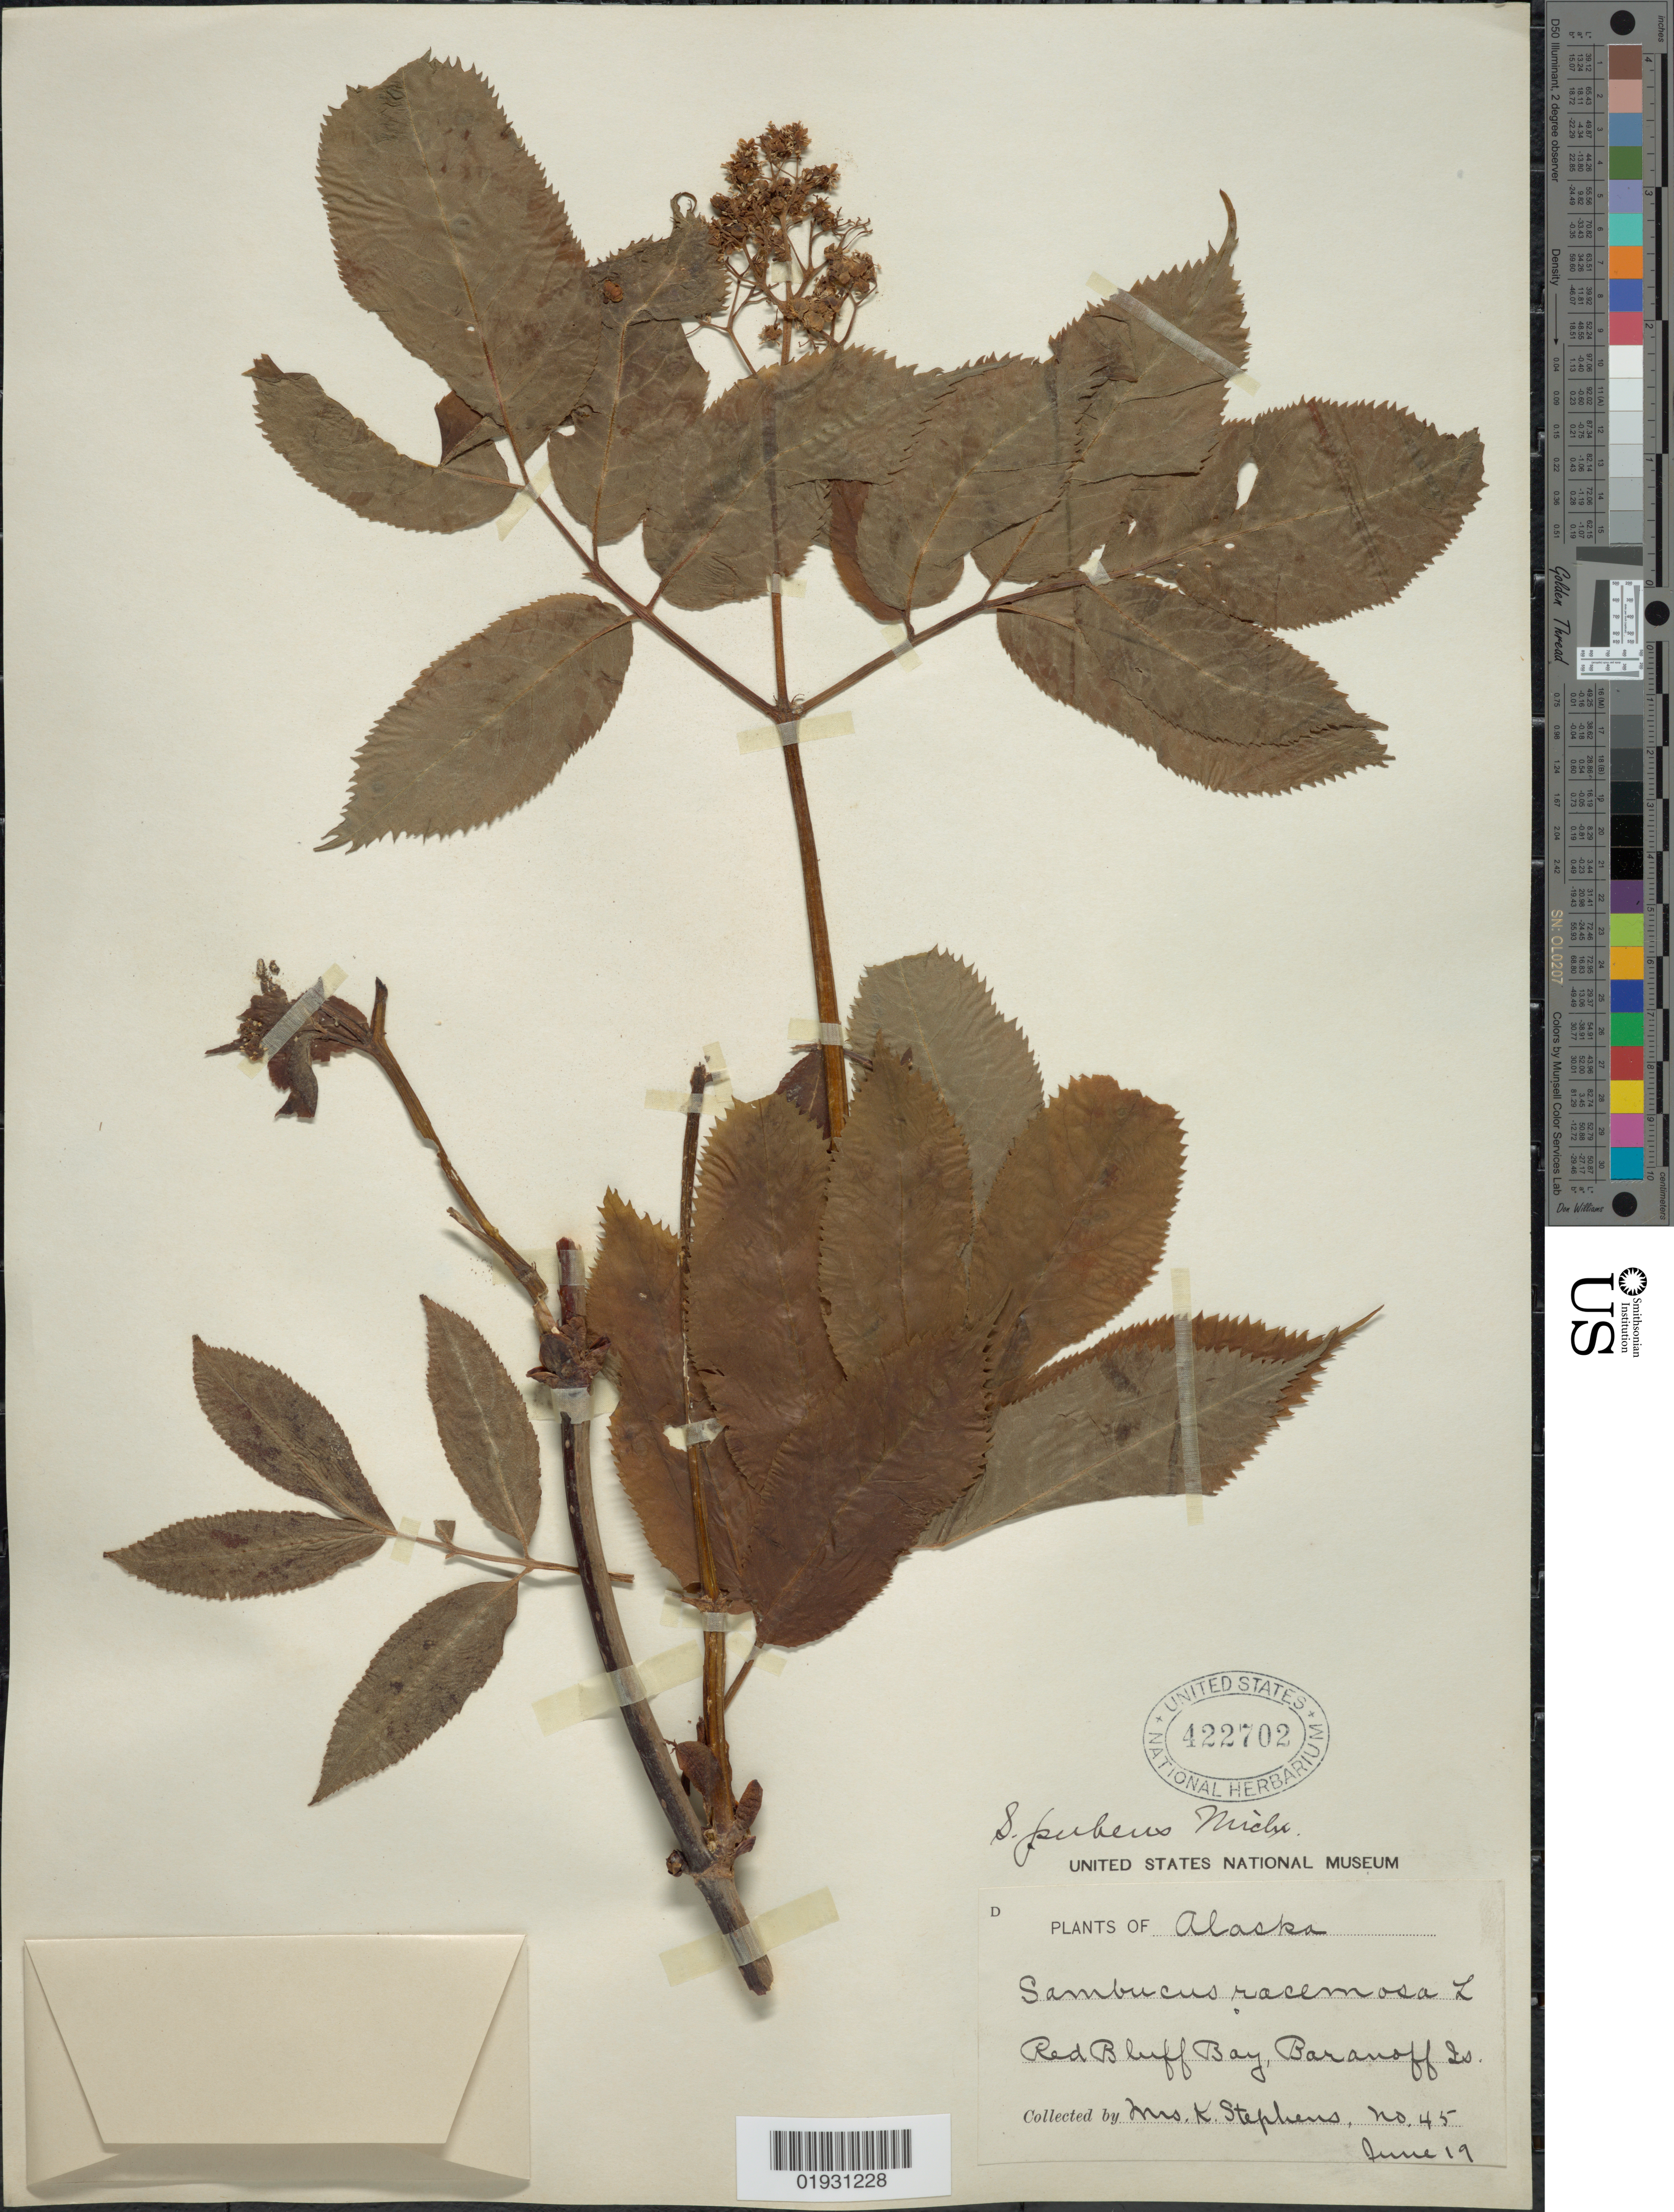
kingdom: Plantae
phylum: Tracheophyta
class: Magnoliopsida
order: Dipsacales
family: Viburnaceae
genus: Sambucus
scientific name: Sambucus pubens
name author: Michx.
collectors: K. Stephens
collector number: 45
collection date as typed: Transcribed d/m/y: /6/19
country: United States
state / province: Alaska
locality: Red Bluff Bay, Baranoff Is.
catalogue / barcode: US 422702